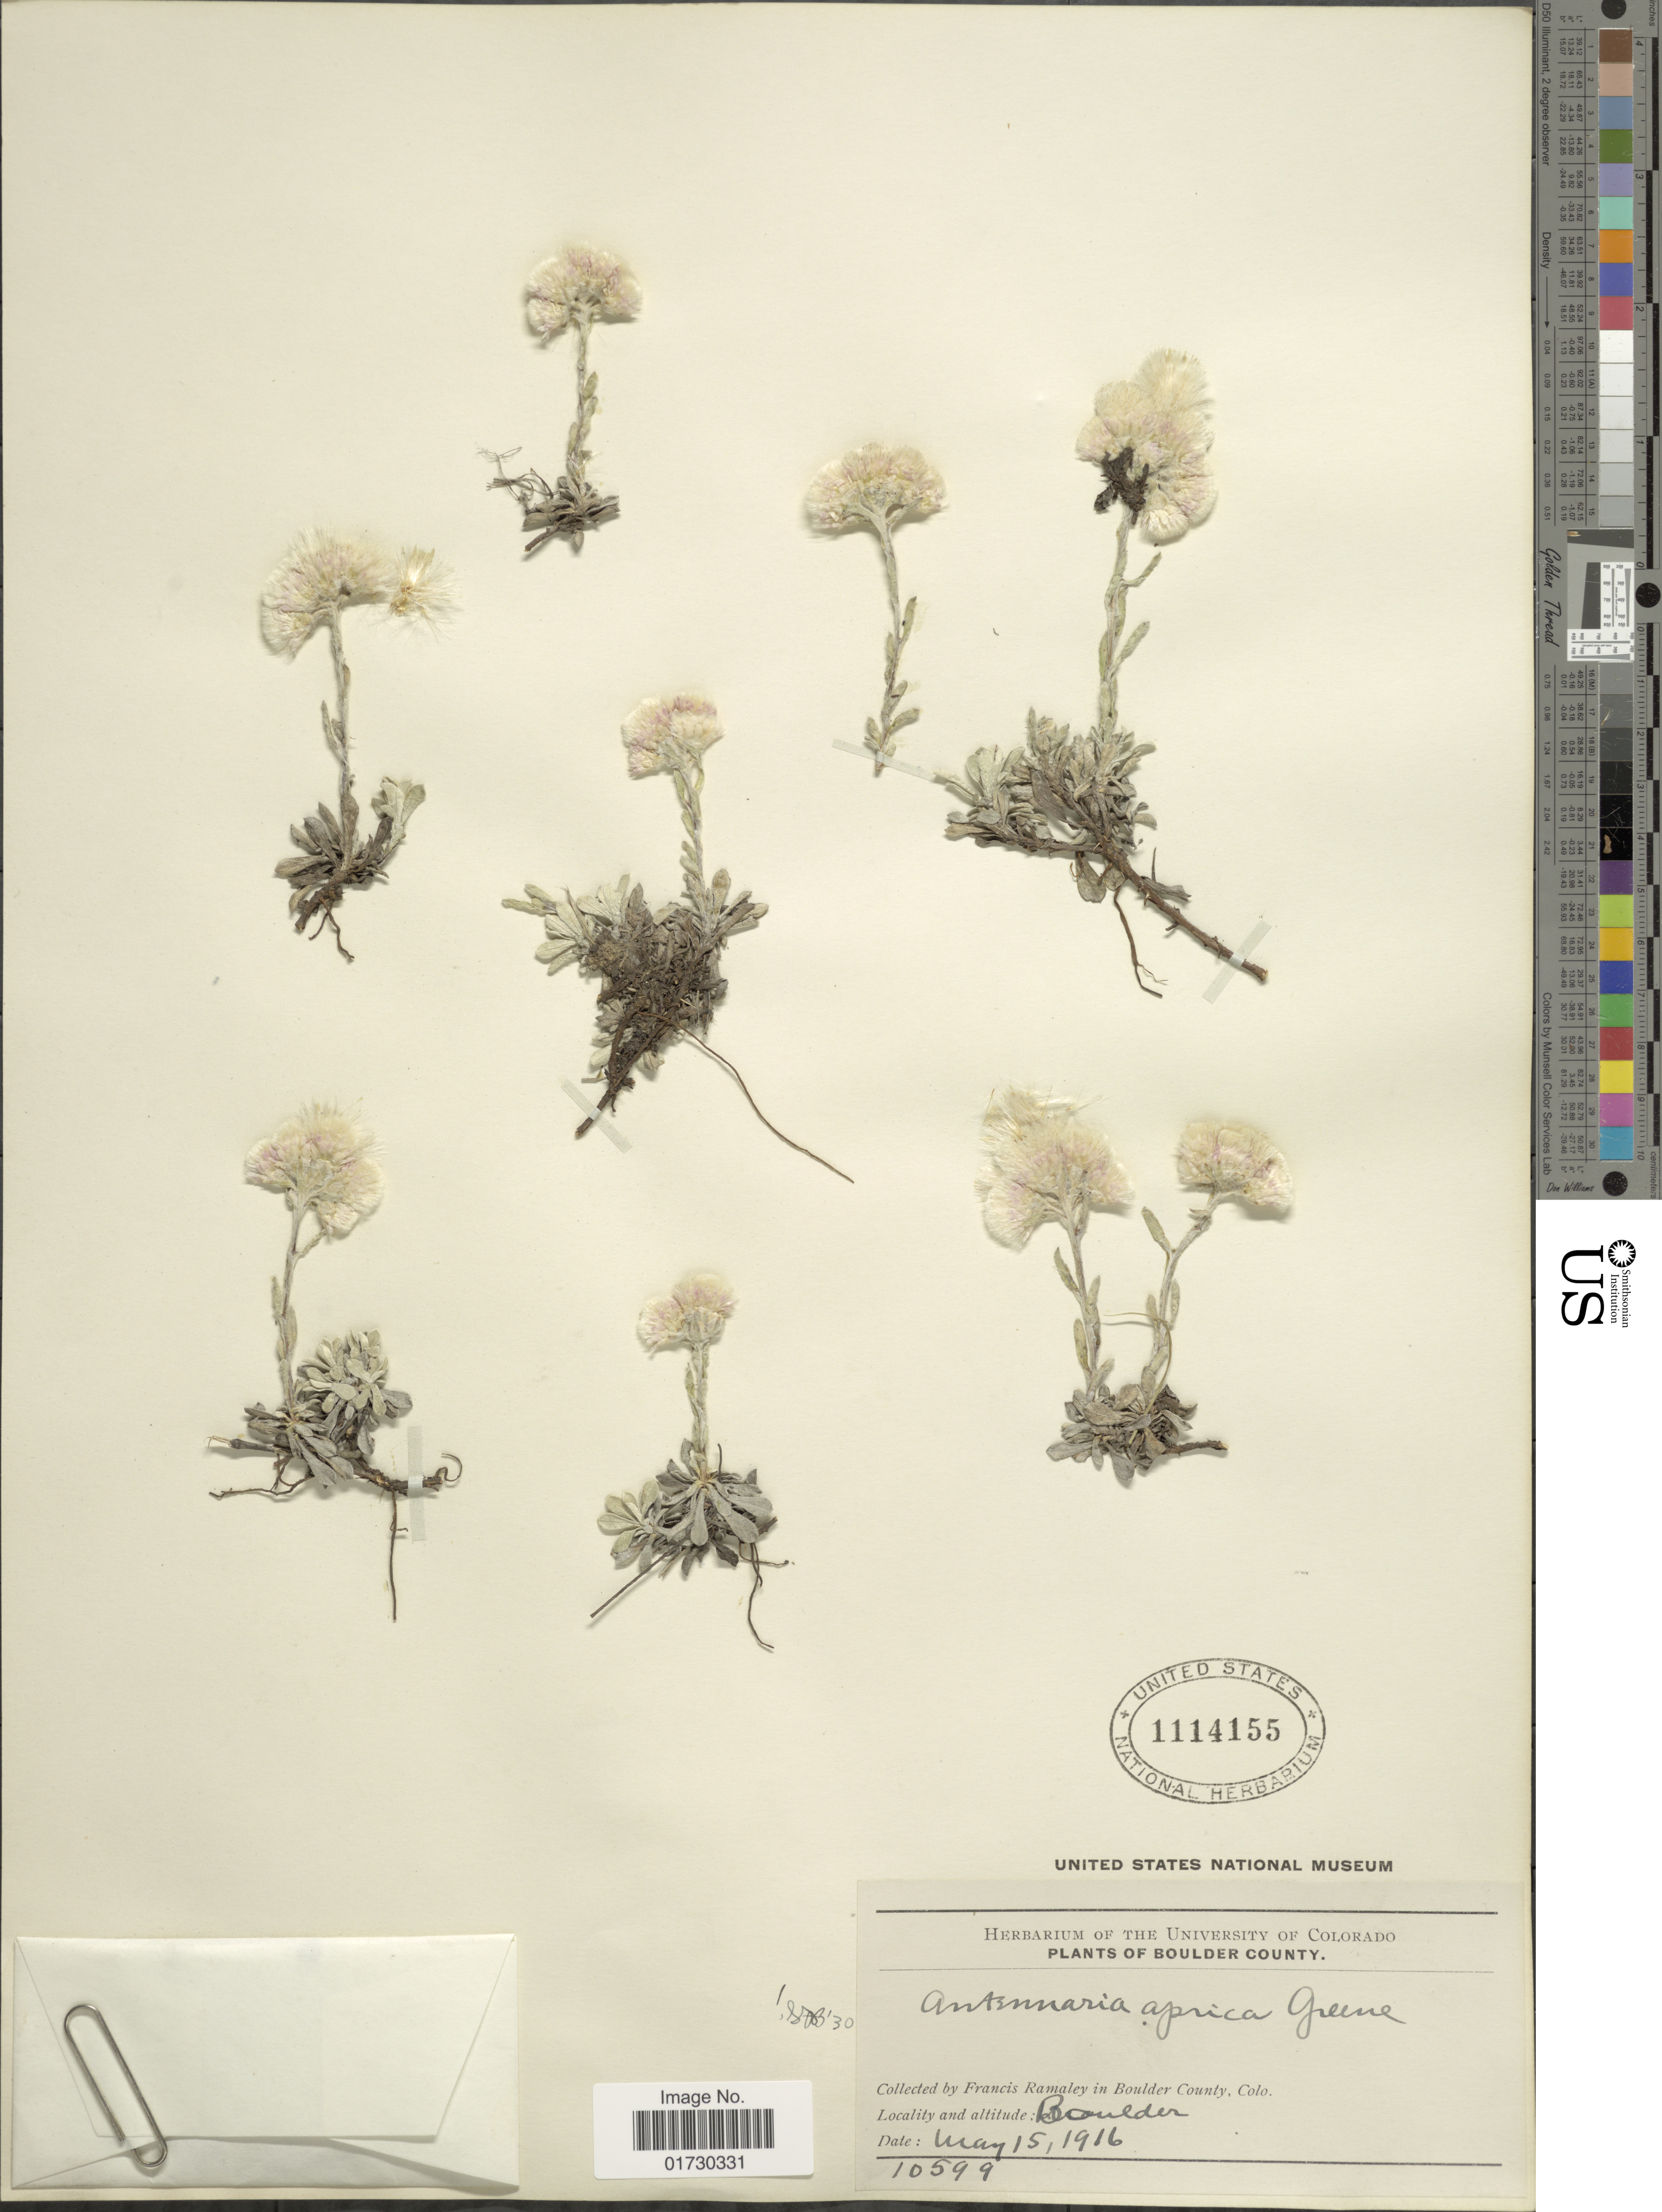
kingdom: Plantae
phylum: Tracheophyta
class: Magnoliopsida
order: Asterales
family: Asteraceae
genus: Antennaria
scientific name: Antennaria aprica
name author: Greene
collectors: F. Ramaley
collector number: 10599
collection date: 1916-05-15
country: United States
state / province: Colorado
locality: In Boulder County, Colo.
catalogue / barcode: US 1114155